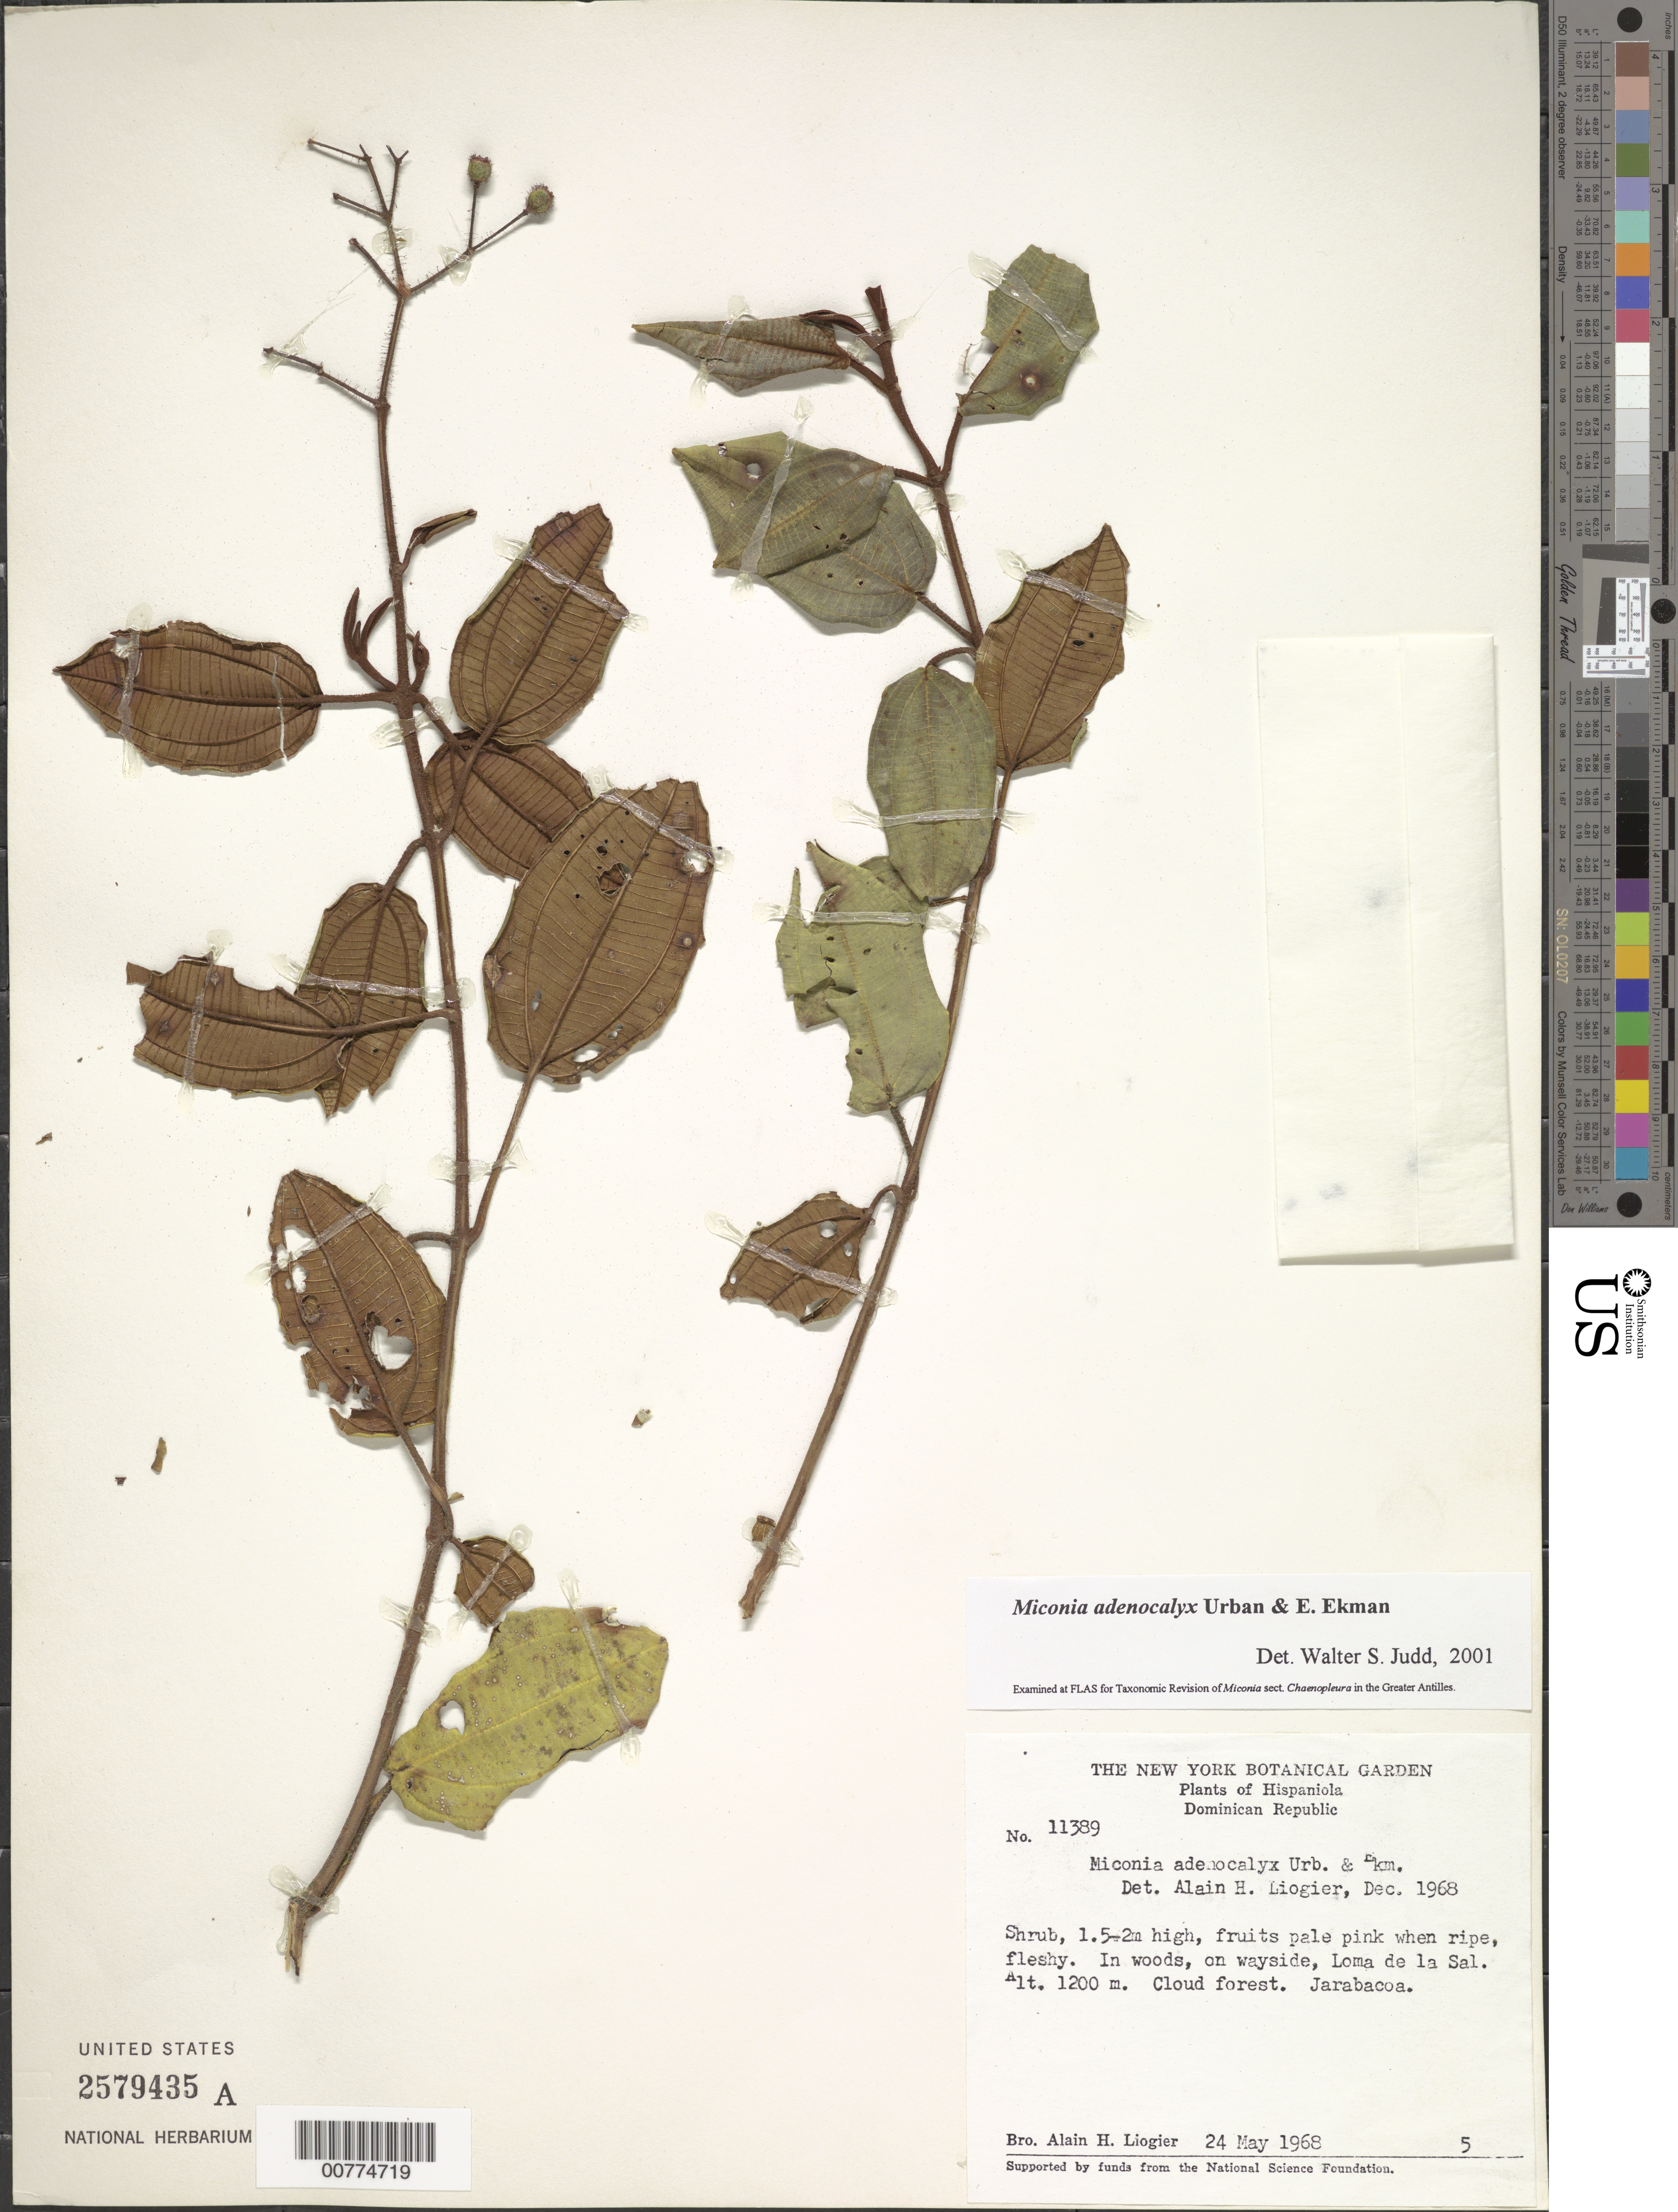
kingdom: Plantae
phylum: Tracheophyta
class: Magnoliopsida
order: Myrtales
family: Melastomataceae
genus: Miconia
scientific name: Miconia adenocalyx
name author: Urb. & Ekman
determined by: Judd, Walter S.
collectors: A. H. Liogier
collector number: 11389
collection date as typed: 24 May 1968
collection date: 1968-05-24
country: Dominican Republic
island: Hispaniola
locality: Jarabacoa, Loma de la Sal.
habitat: Cloud forest, in woods, on wayside.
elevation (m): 1200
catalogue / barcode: US 2579435A